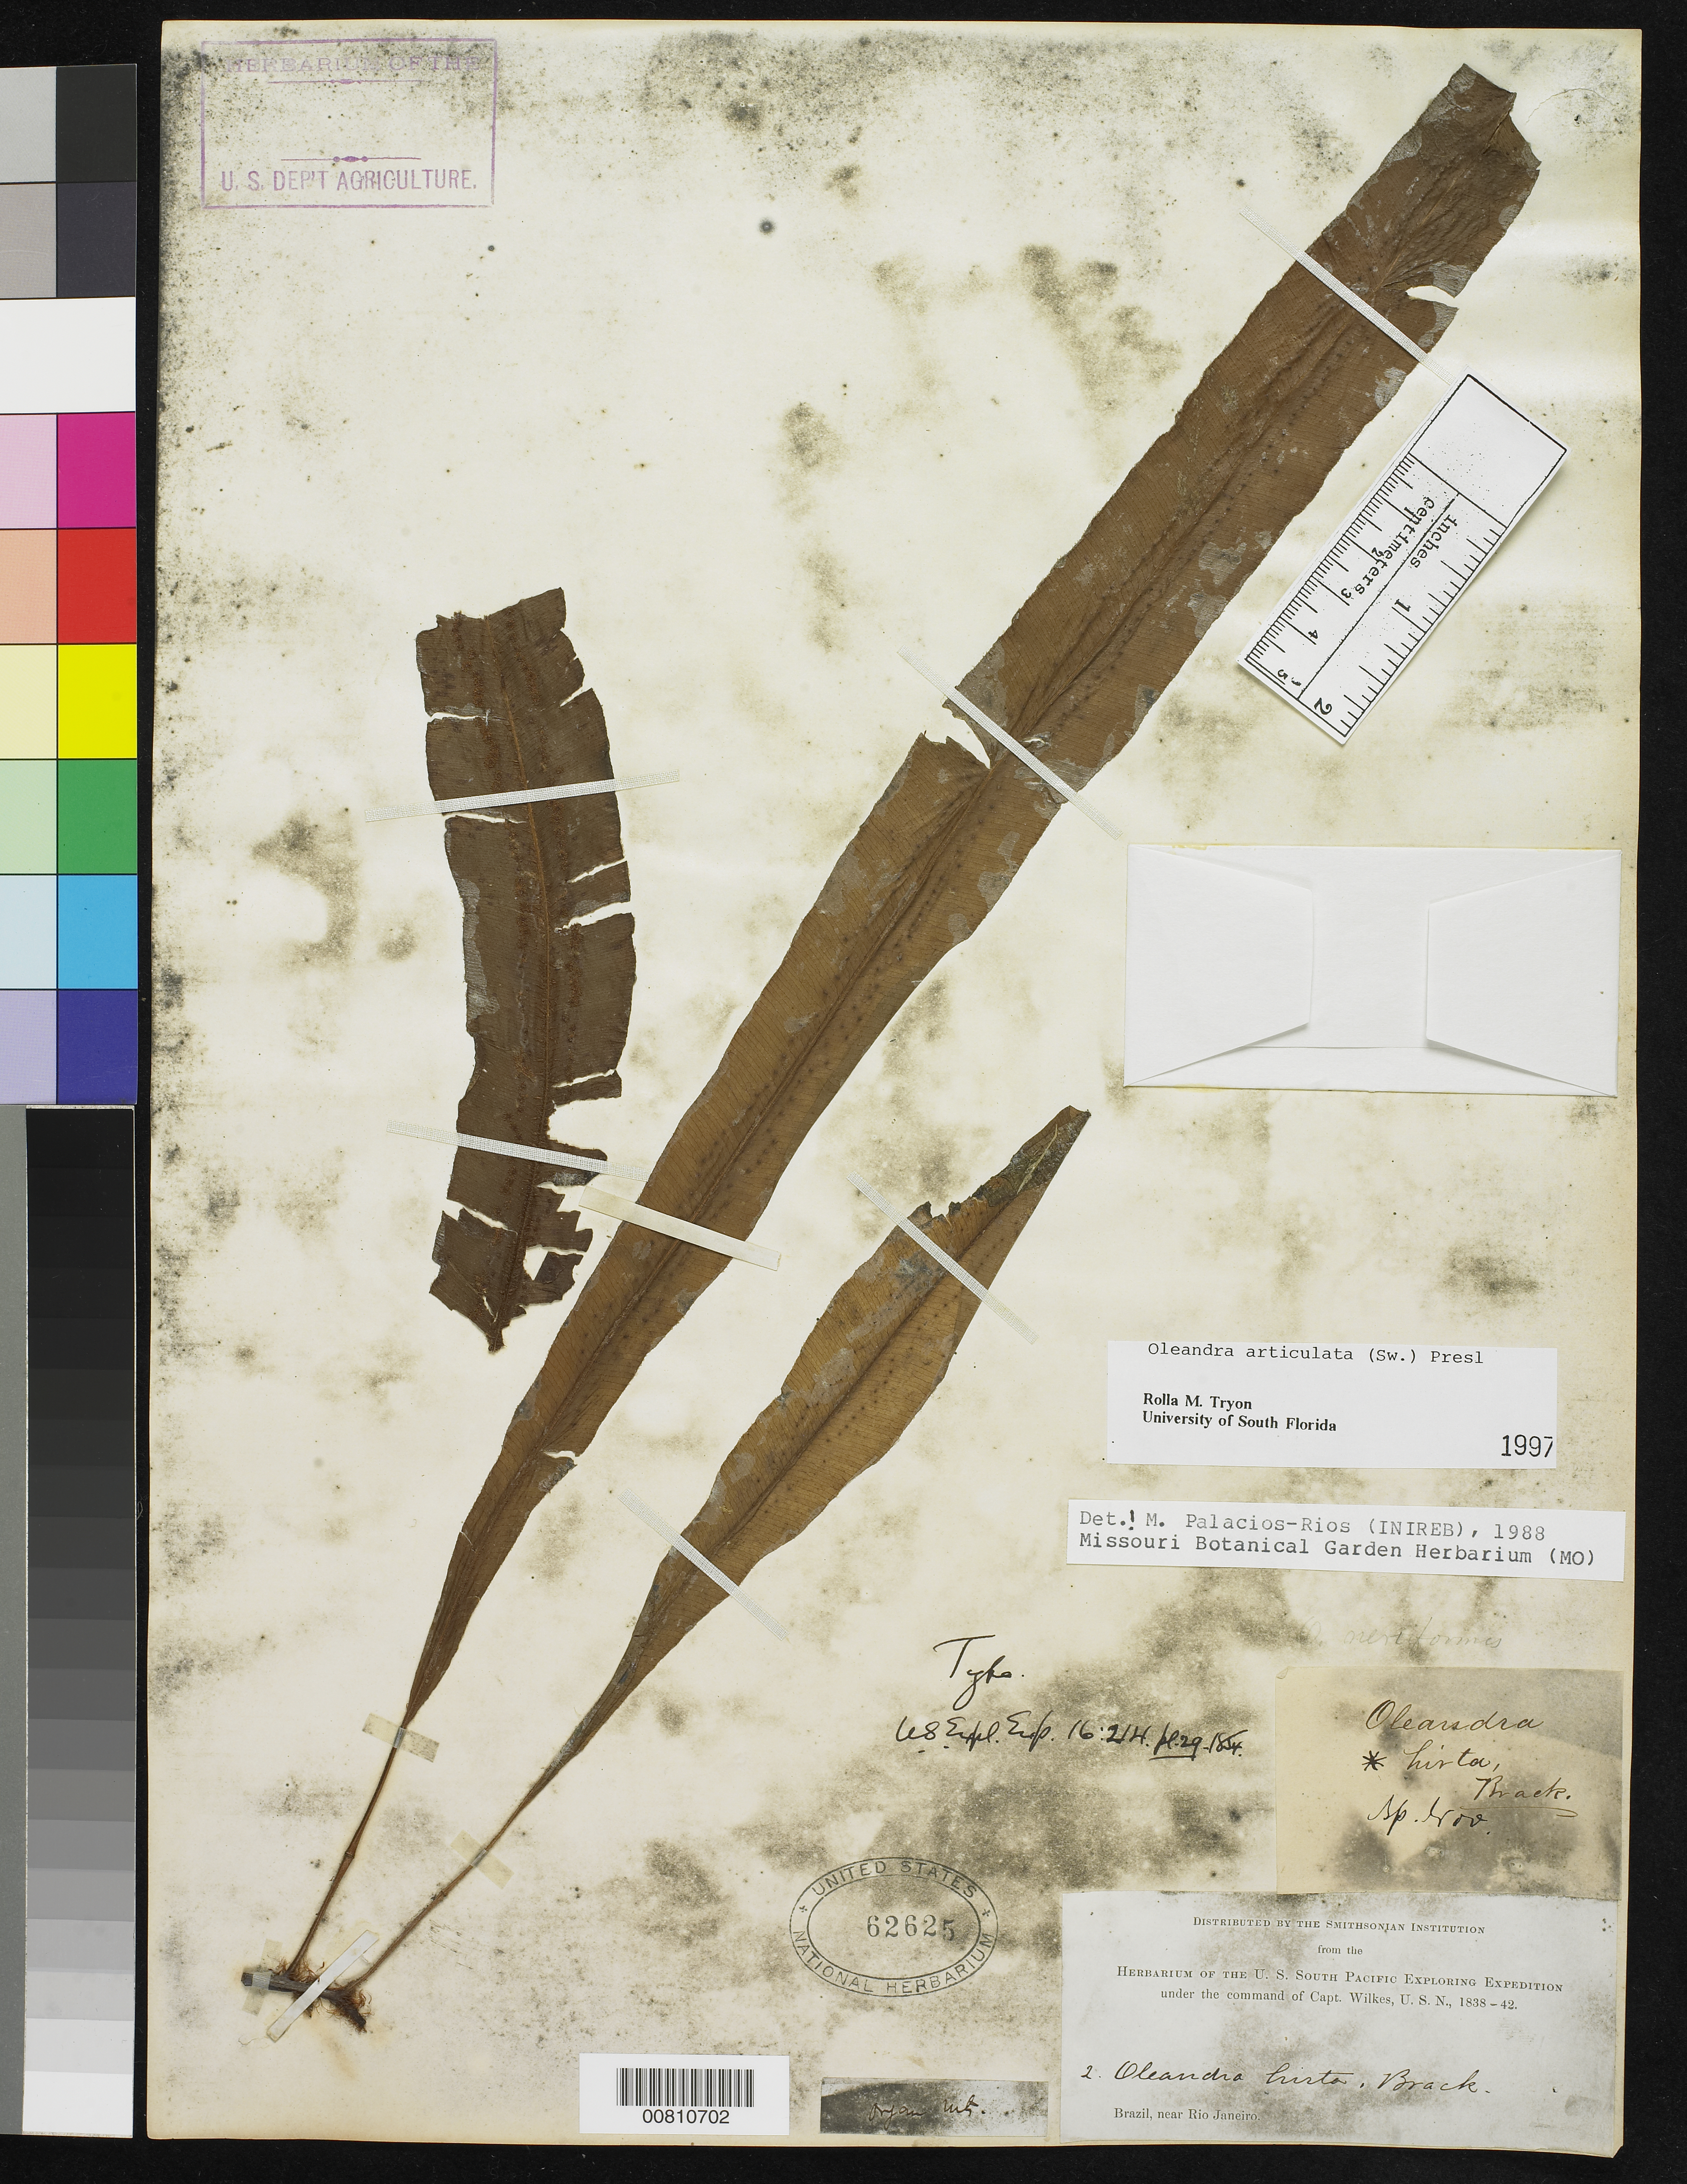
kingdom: Plantae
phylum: Tracheophyta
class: Polypodiopsida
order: Polypodiales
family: Oleandraceae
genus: Oleandra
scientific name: Oleandra hirta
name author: Brack. in Wilkes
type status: Holotype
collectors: Wilkes Explor. Exped.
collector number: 2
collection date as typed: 1838 to -- --- 1842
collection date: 1838/1842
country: Brazil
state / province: Rio de Janeiro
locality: Near Rio Janeiro.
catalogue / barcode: US 62625